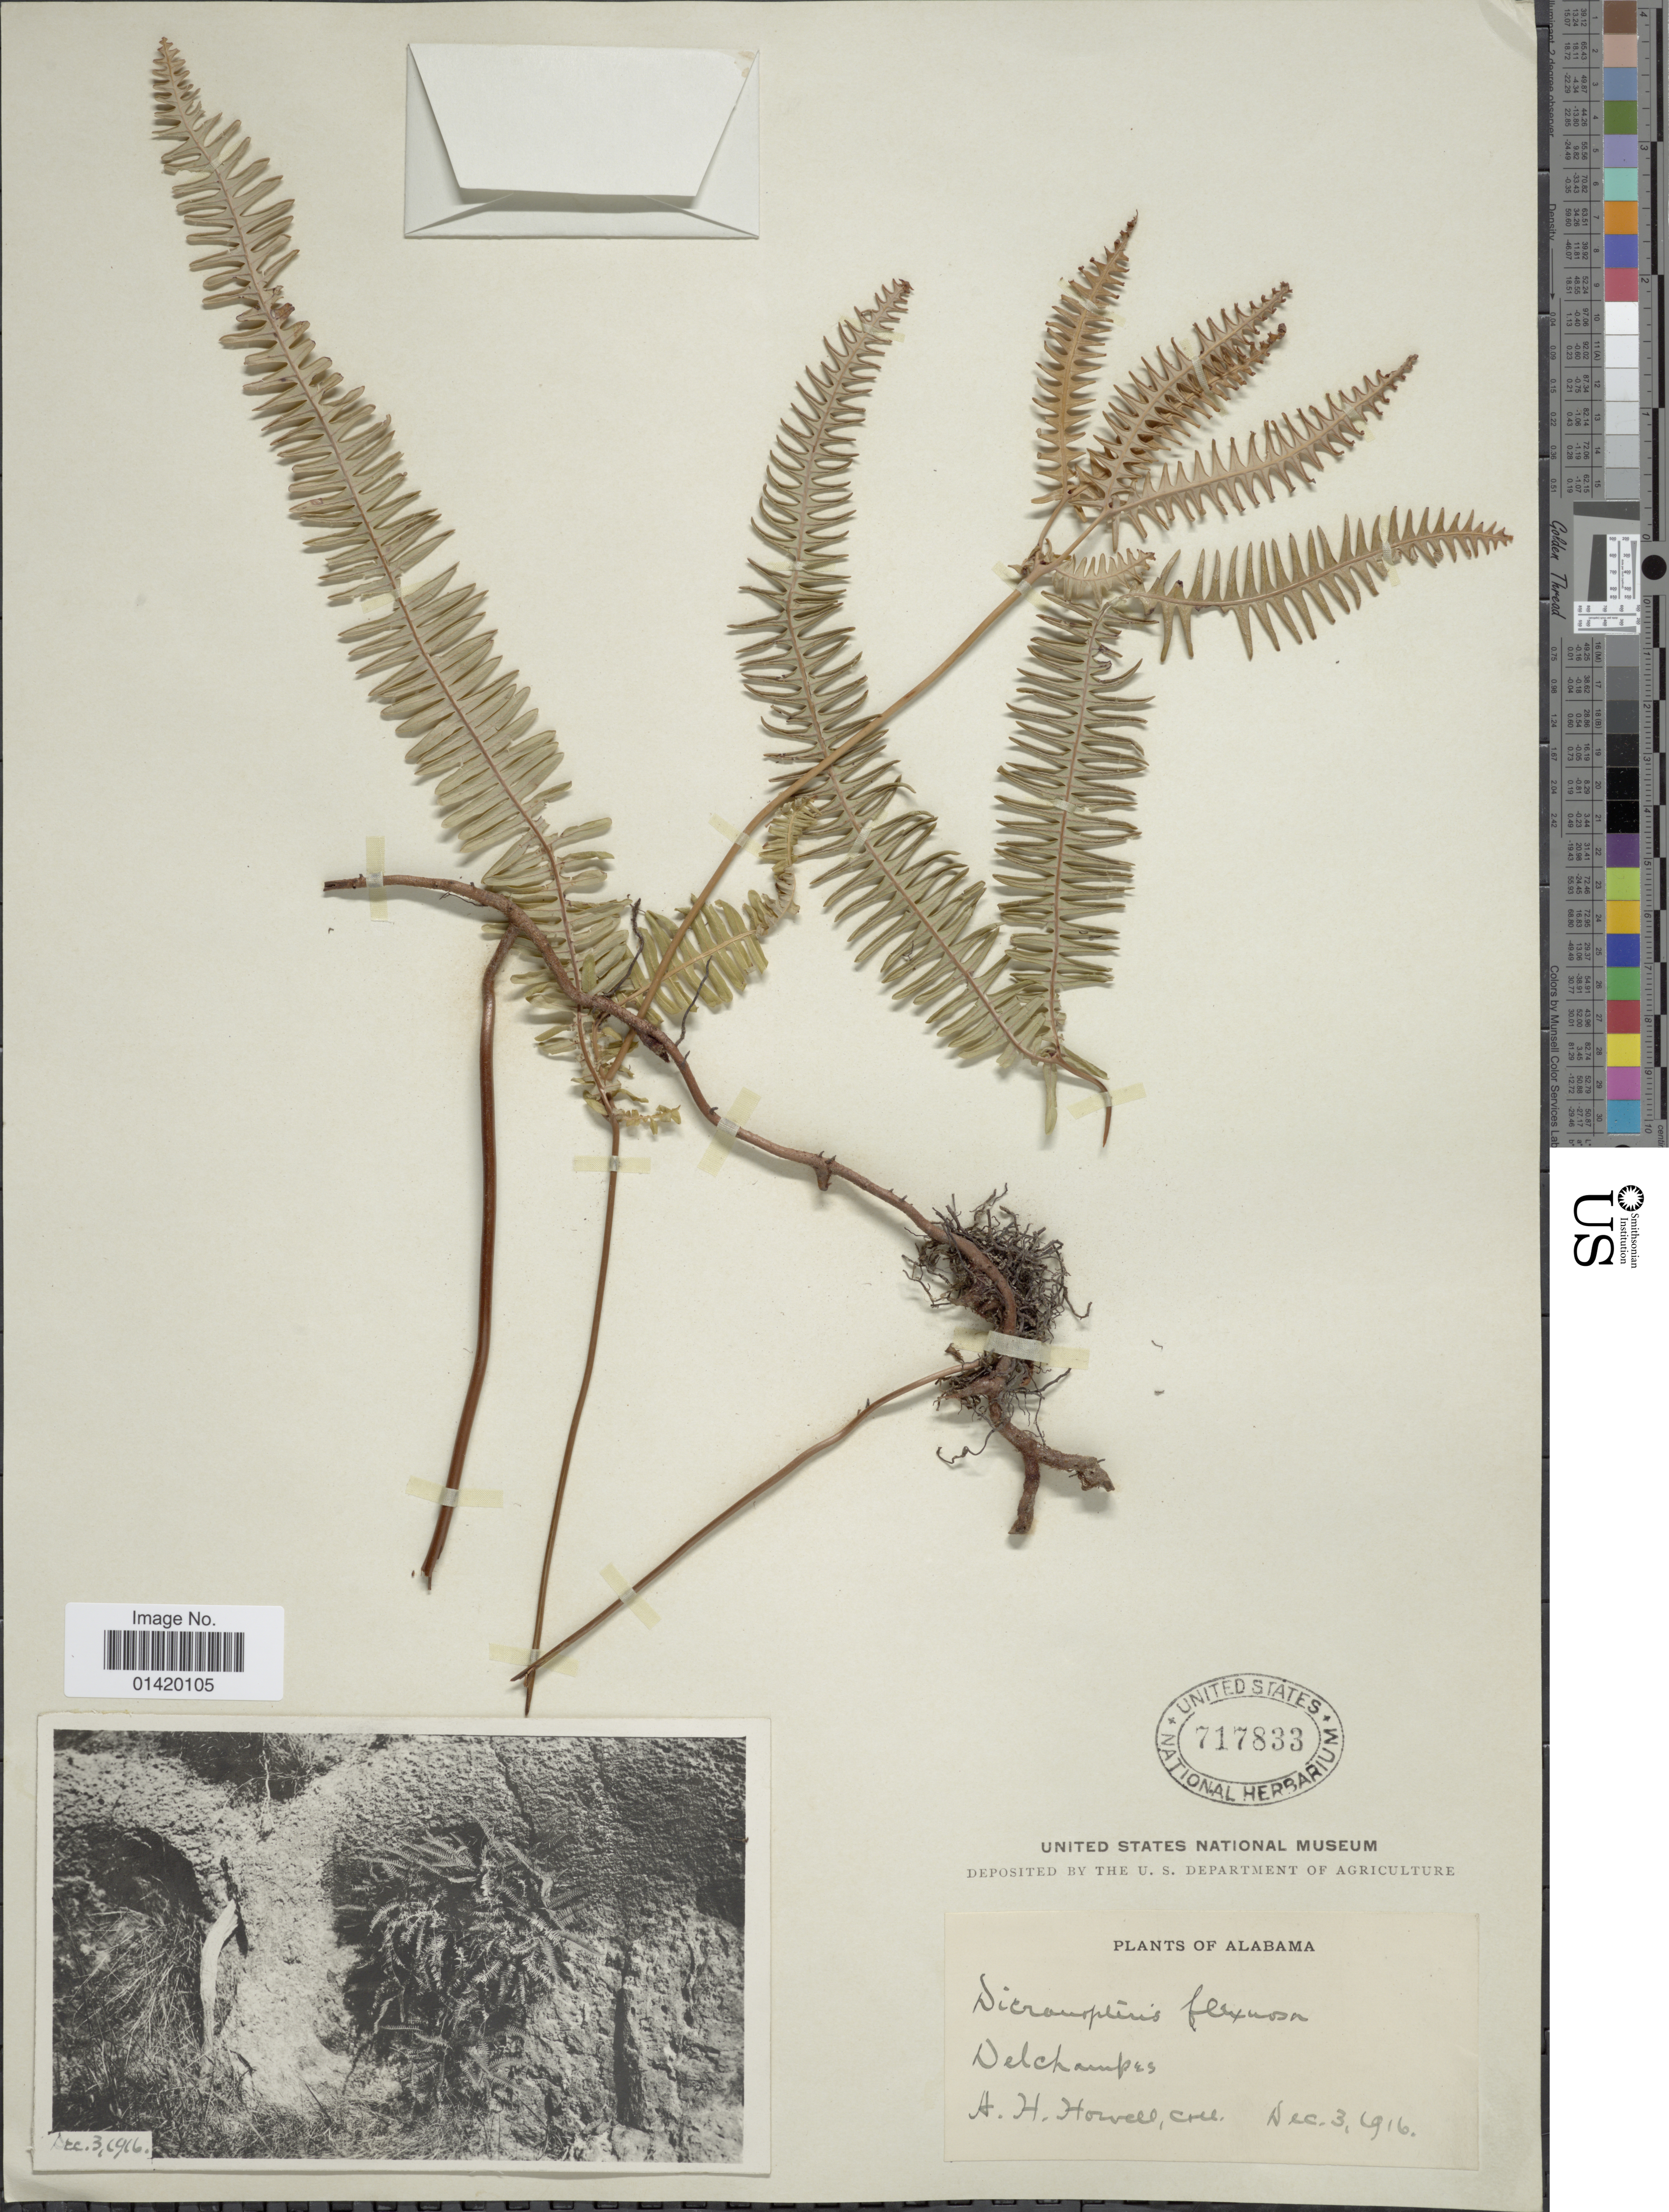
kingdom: Plantae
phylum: Tracheophyta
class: Polypodiopsida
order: Gleicheniales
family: Gleicheniaceae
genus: Dicranopteris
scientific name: Dicranopteris flexuosa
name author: (Schrad.) Underw.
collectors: A. Howell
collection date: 1916-12-03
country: United States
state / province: Alabama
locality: Delchampes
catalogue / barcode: US 717833